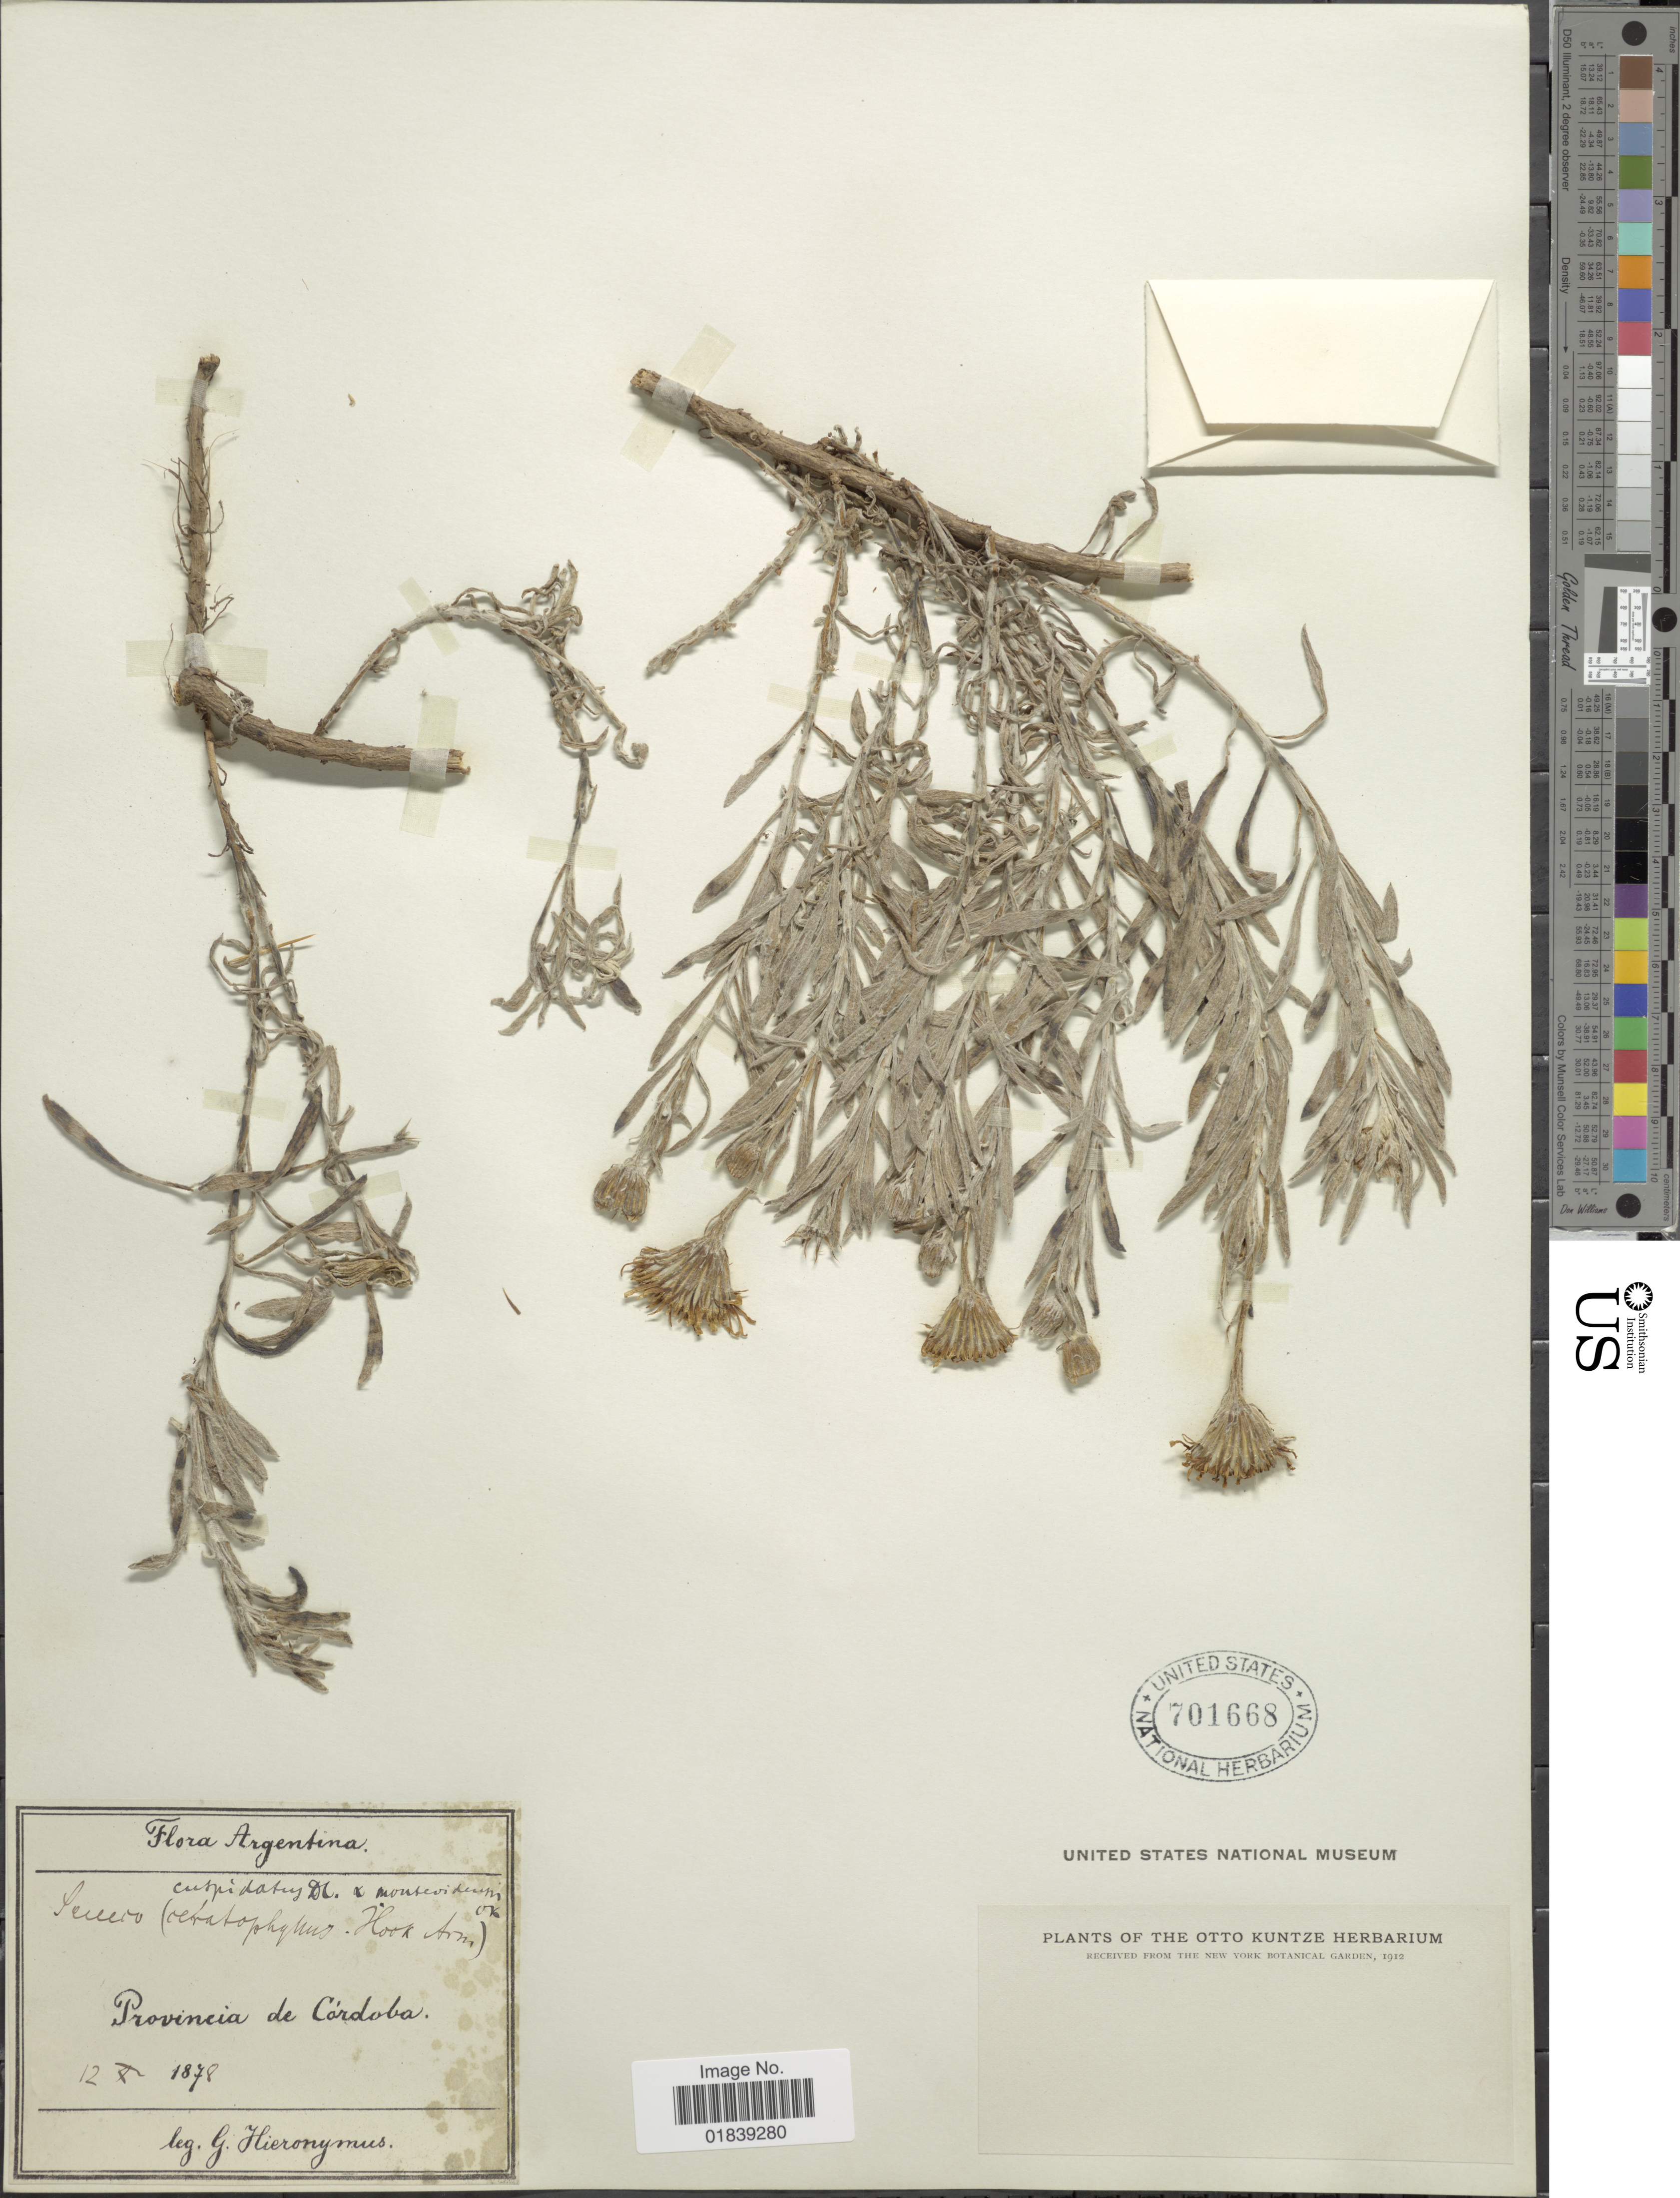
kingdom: Plantae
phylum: Tracheophyta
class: Magnoliopsida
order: Asterales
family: Asteraceae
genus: Senecio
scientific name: Senecio montevidensis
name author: (Spreng.) Baker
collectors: G. H. Hieronymus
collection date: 1878-10-12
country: Argentina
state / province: Cordoba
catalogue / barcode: US 701668